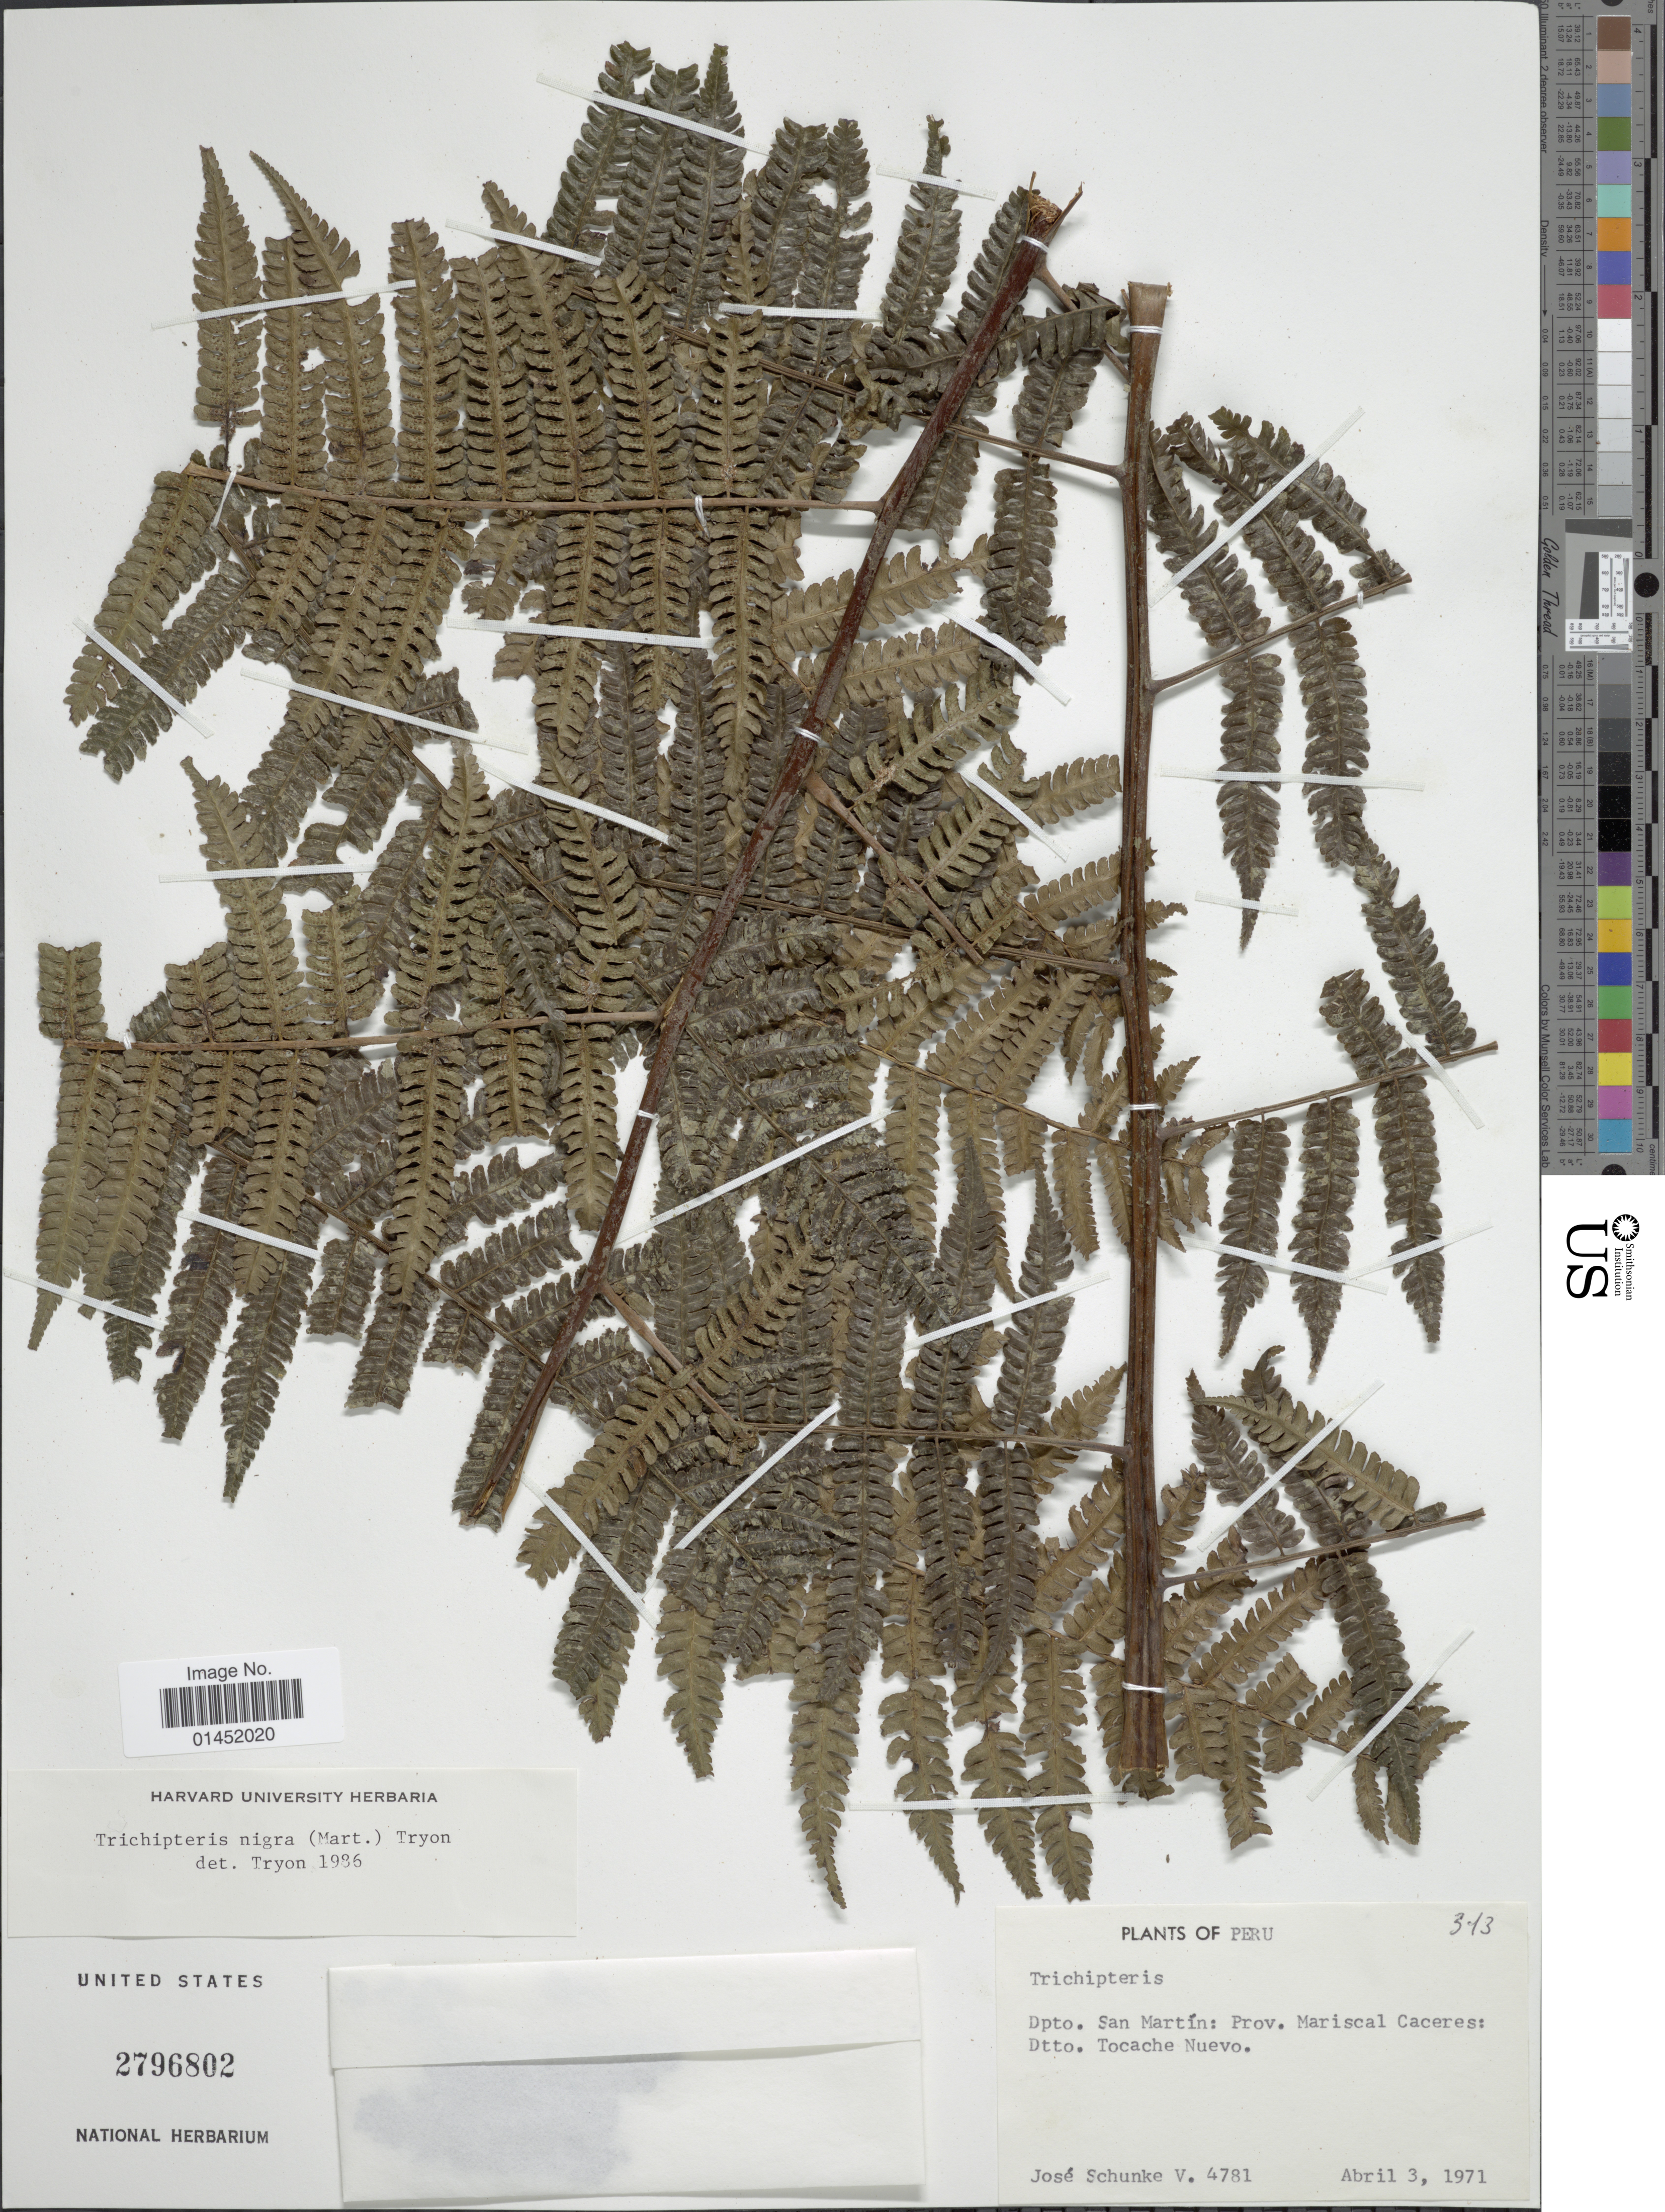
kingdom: Plantae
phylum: Tracheophyta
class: Polypodiopsida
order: Cyatheales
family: Cyatheaceae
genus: Cyathea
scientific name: Cyathea lasiosora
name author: (Mett. ex Kuhn) Domin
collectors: J. Schunke Vigo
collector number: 4781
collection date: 1971-03-03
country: Peru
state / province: San Martín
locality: Dto San Martín: prov. Mariscal Caceres: Dtto Tocache Nuevo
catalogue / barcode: US 2796802